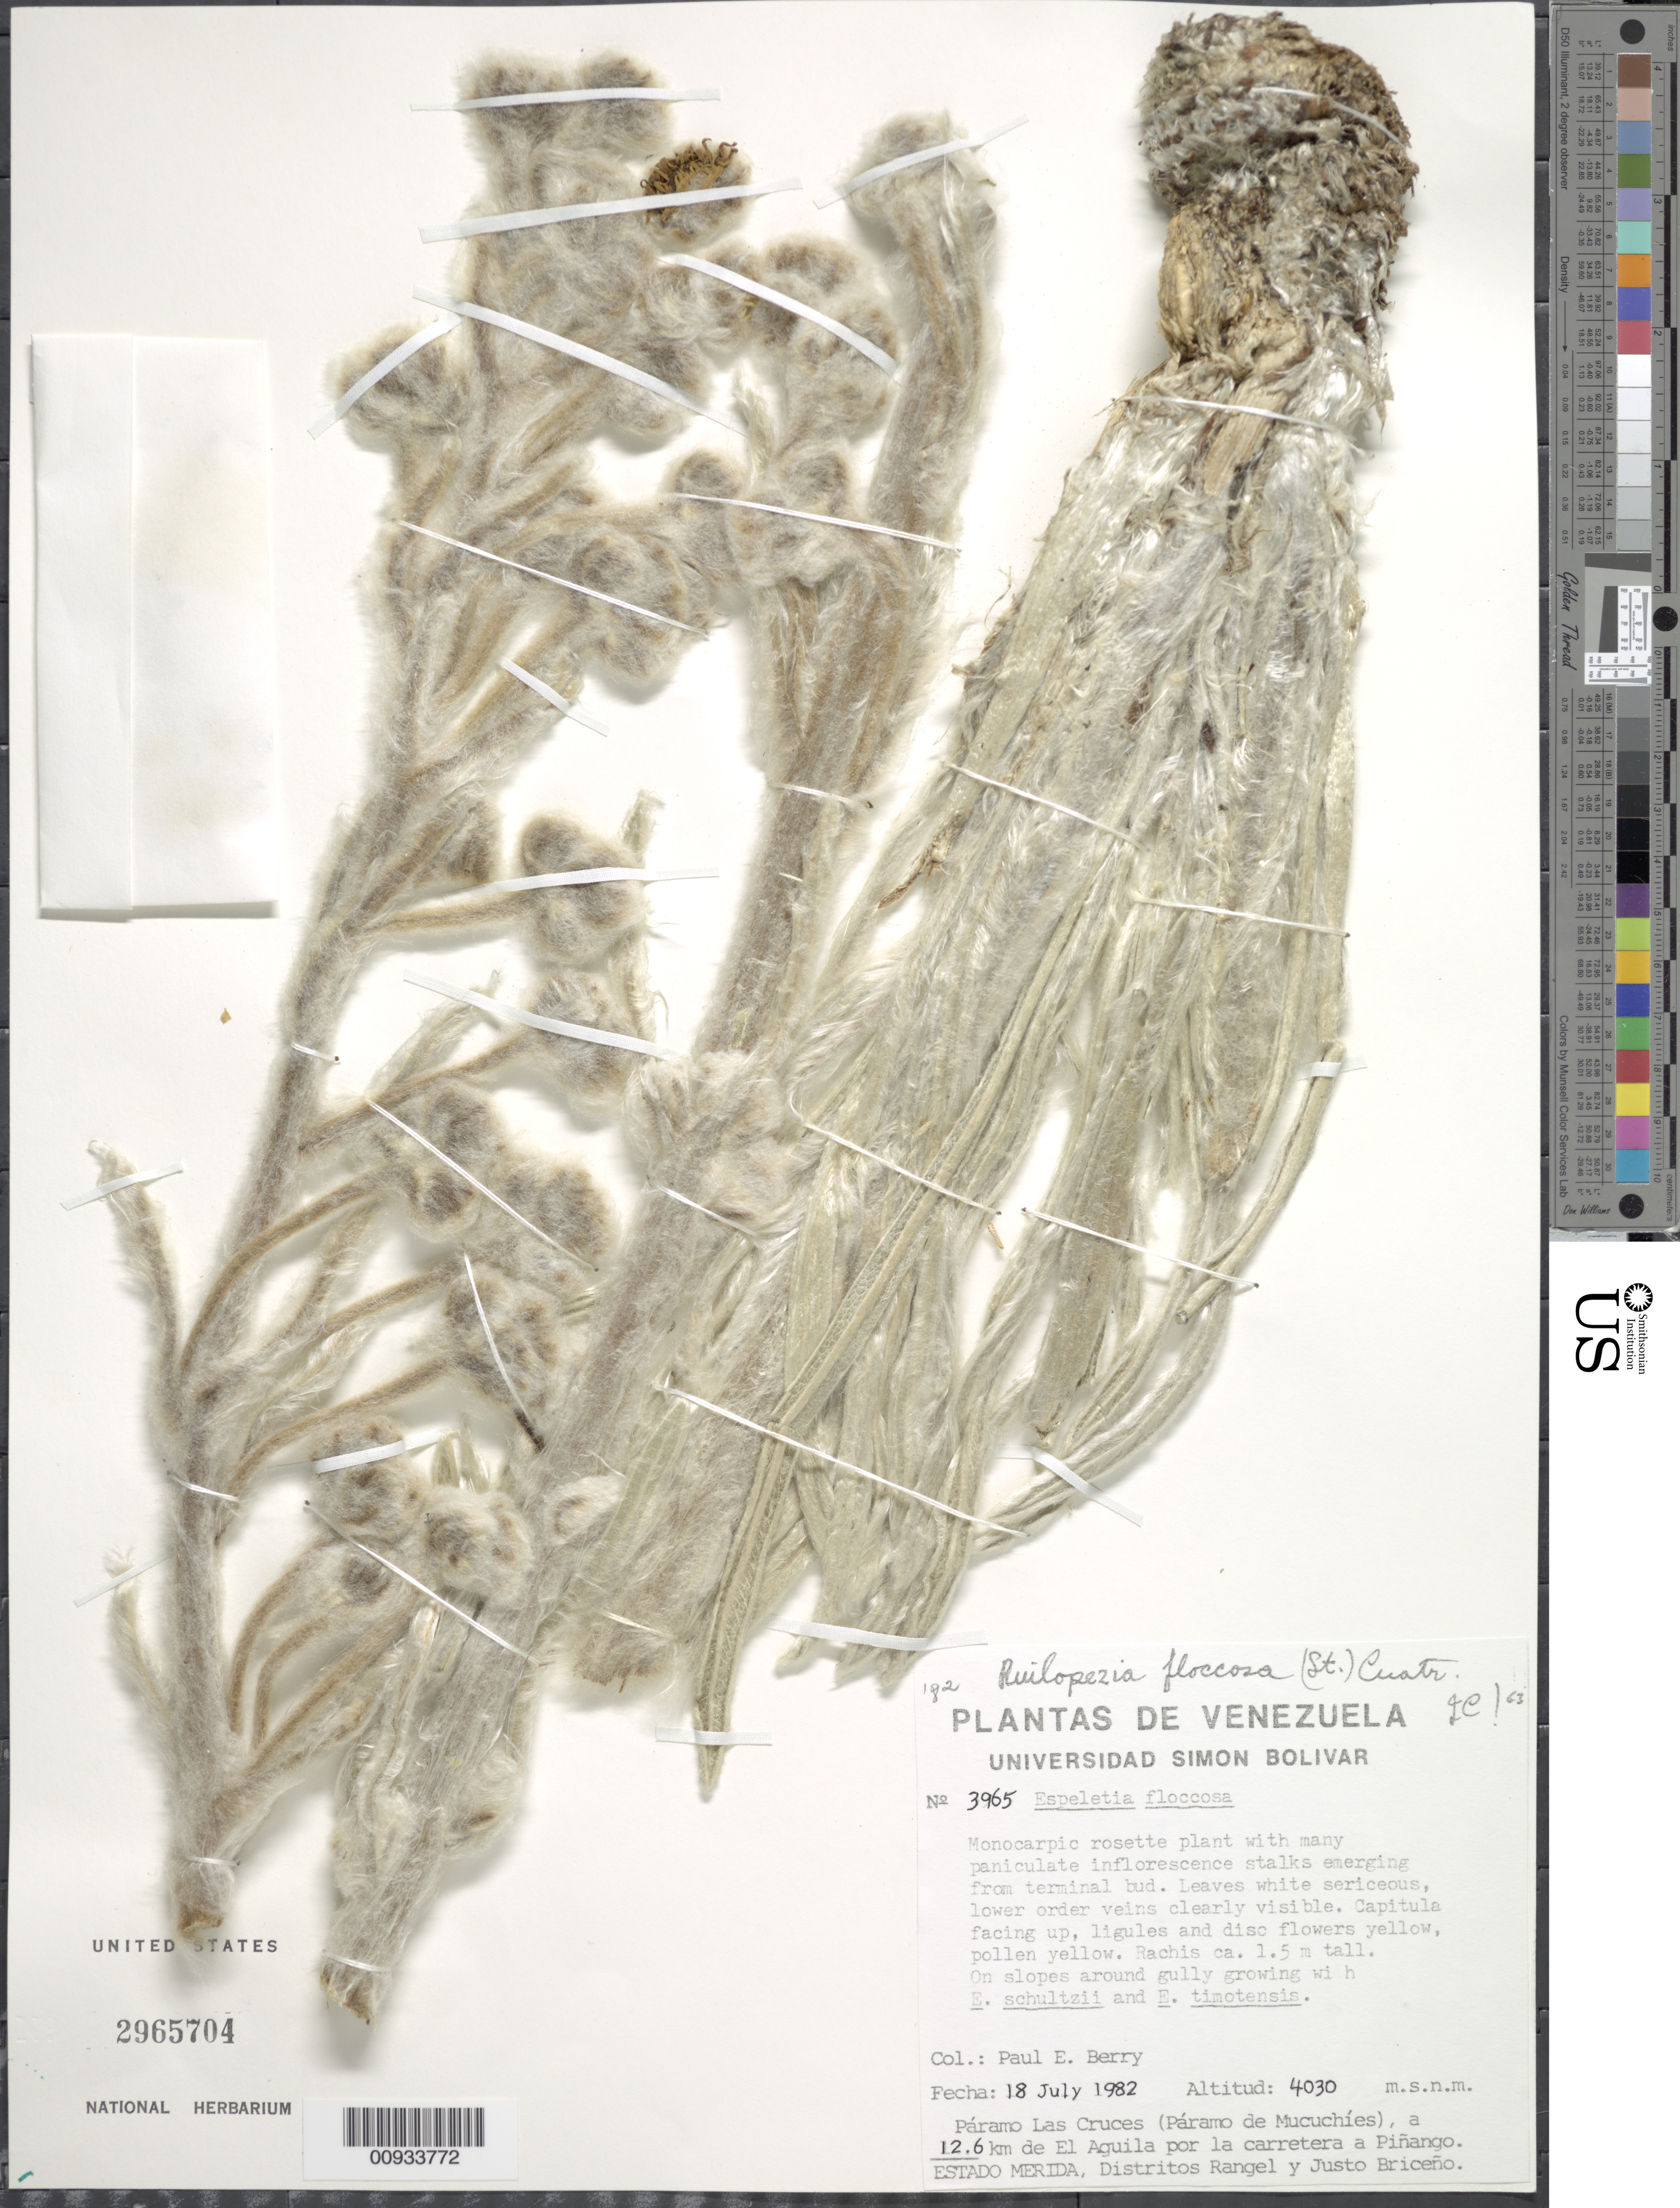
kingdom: Plantae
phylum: Tracheophyta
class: Magnoliopsida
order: Asterales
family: Asteraceae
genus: Ruilopezia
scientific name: Ruilopezia floccosa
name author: (Standl.) Cuatrec.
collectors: P. E. Berry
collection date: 1982-07-18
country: Venezuela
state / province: Mérida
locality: Páramo de Las Cruces (Páramo de Mucuchíes), a 12.6 km de El Águila por la carrtera a Piñango. Distritos Rangel y Justo Briceño.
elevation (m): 4030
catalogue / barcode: US 2965704